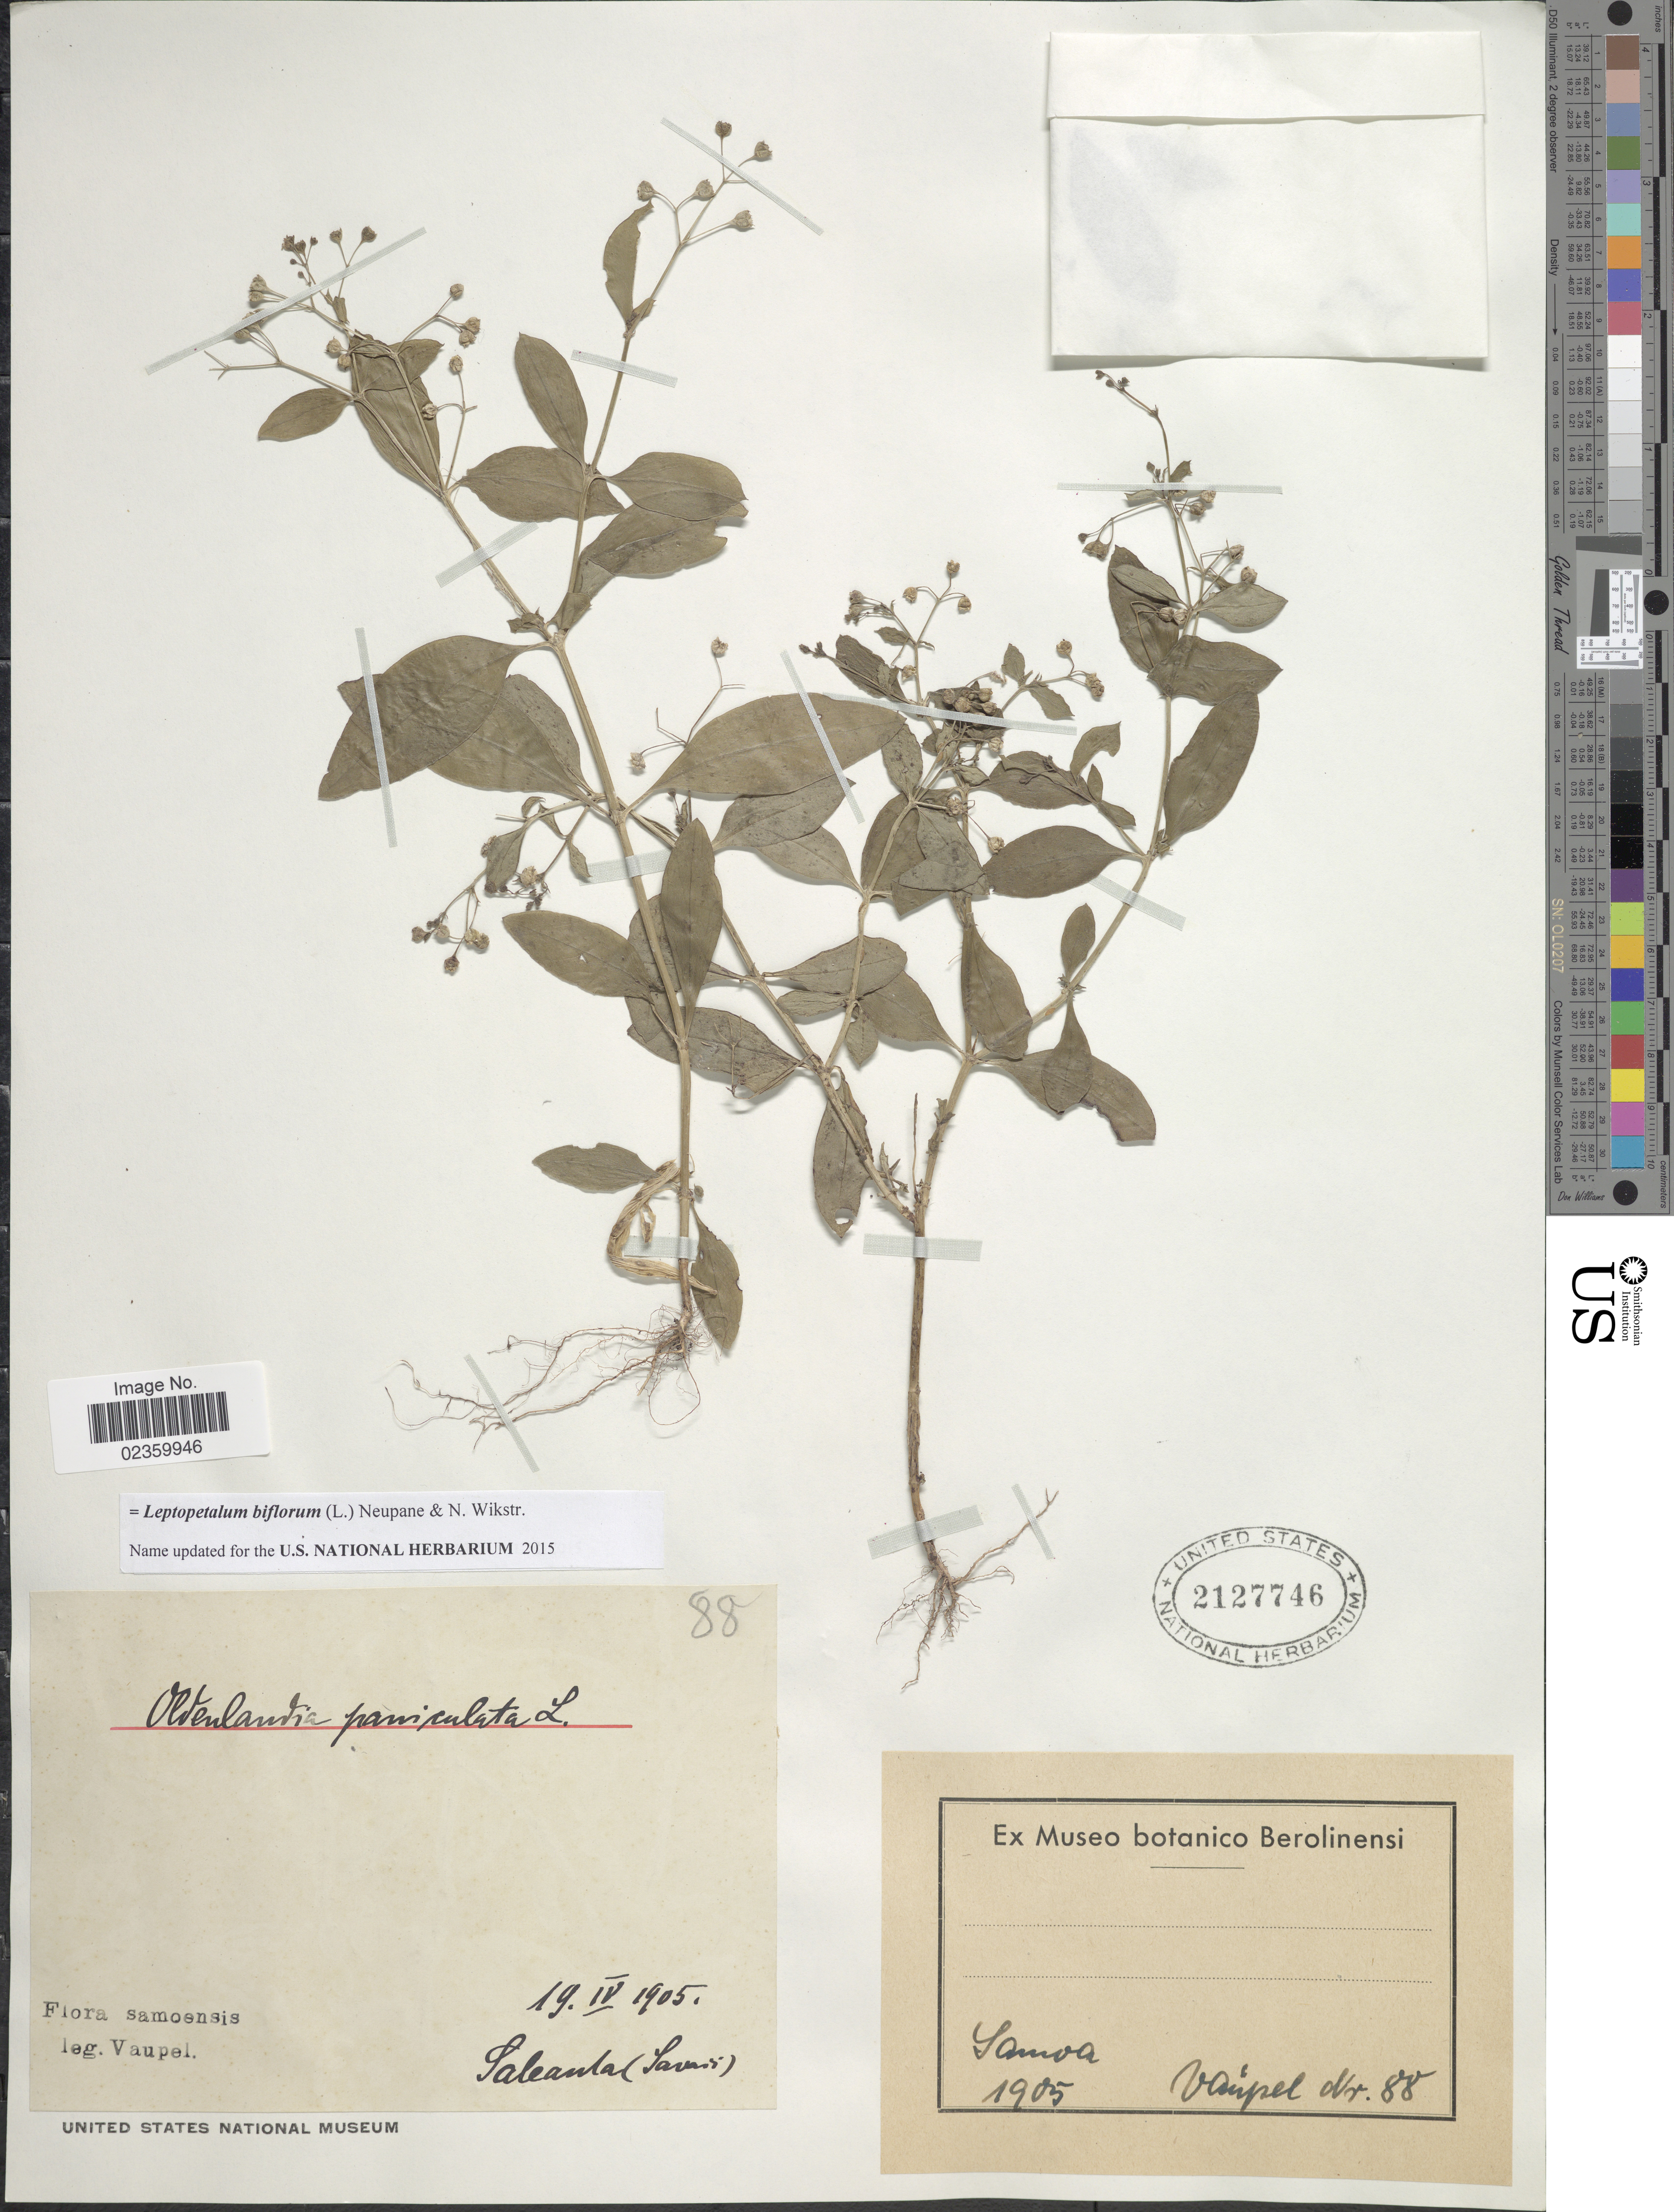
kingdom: Plantae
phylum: Tracheophyta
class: Magnoliopsida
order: Gentianales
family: Rubiaceae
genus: Leptopetalum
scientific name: Leptopetalum biflorum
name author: (L.) Neupane & N. Wikstr.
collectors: Vaupel, --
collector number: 88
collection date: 1905-04-19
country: Samoa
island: Savai'i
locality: Samoa, Saleaula (Savaii)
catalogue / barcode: US 2127746